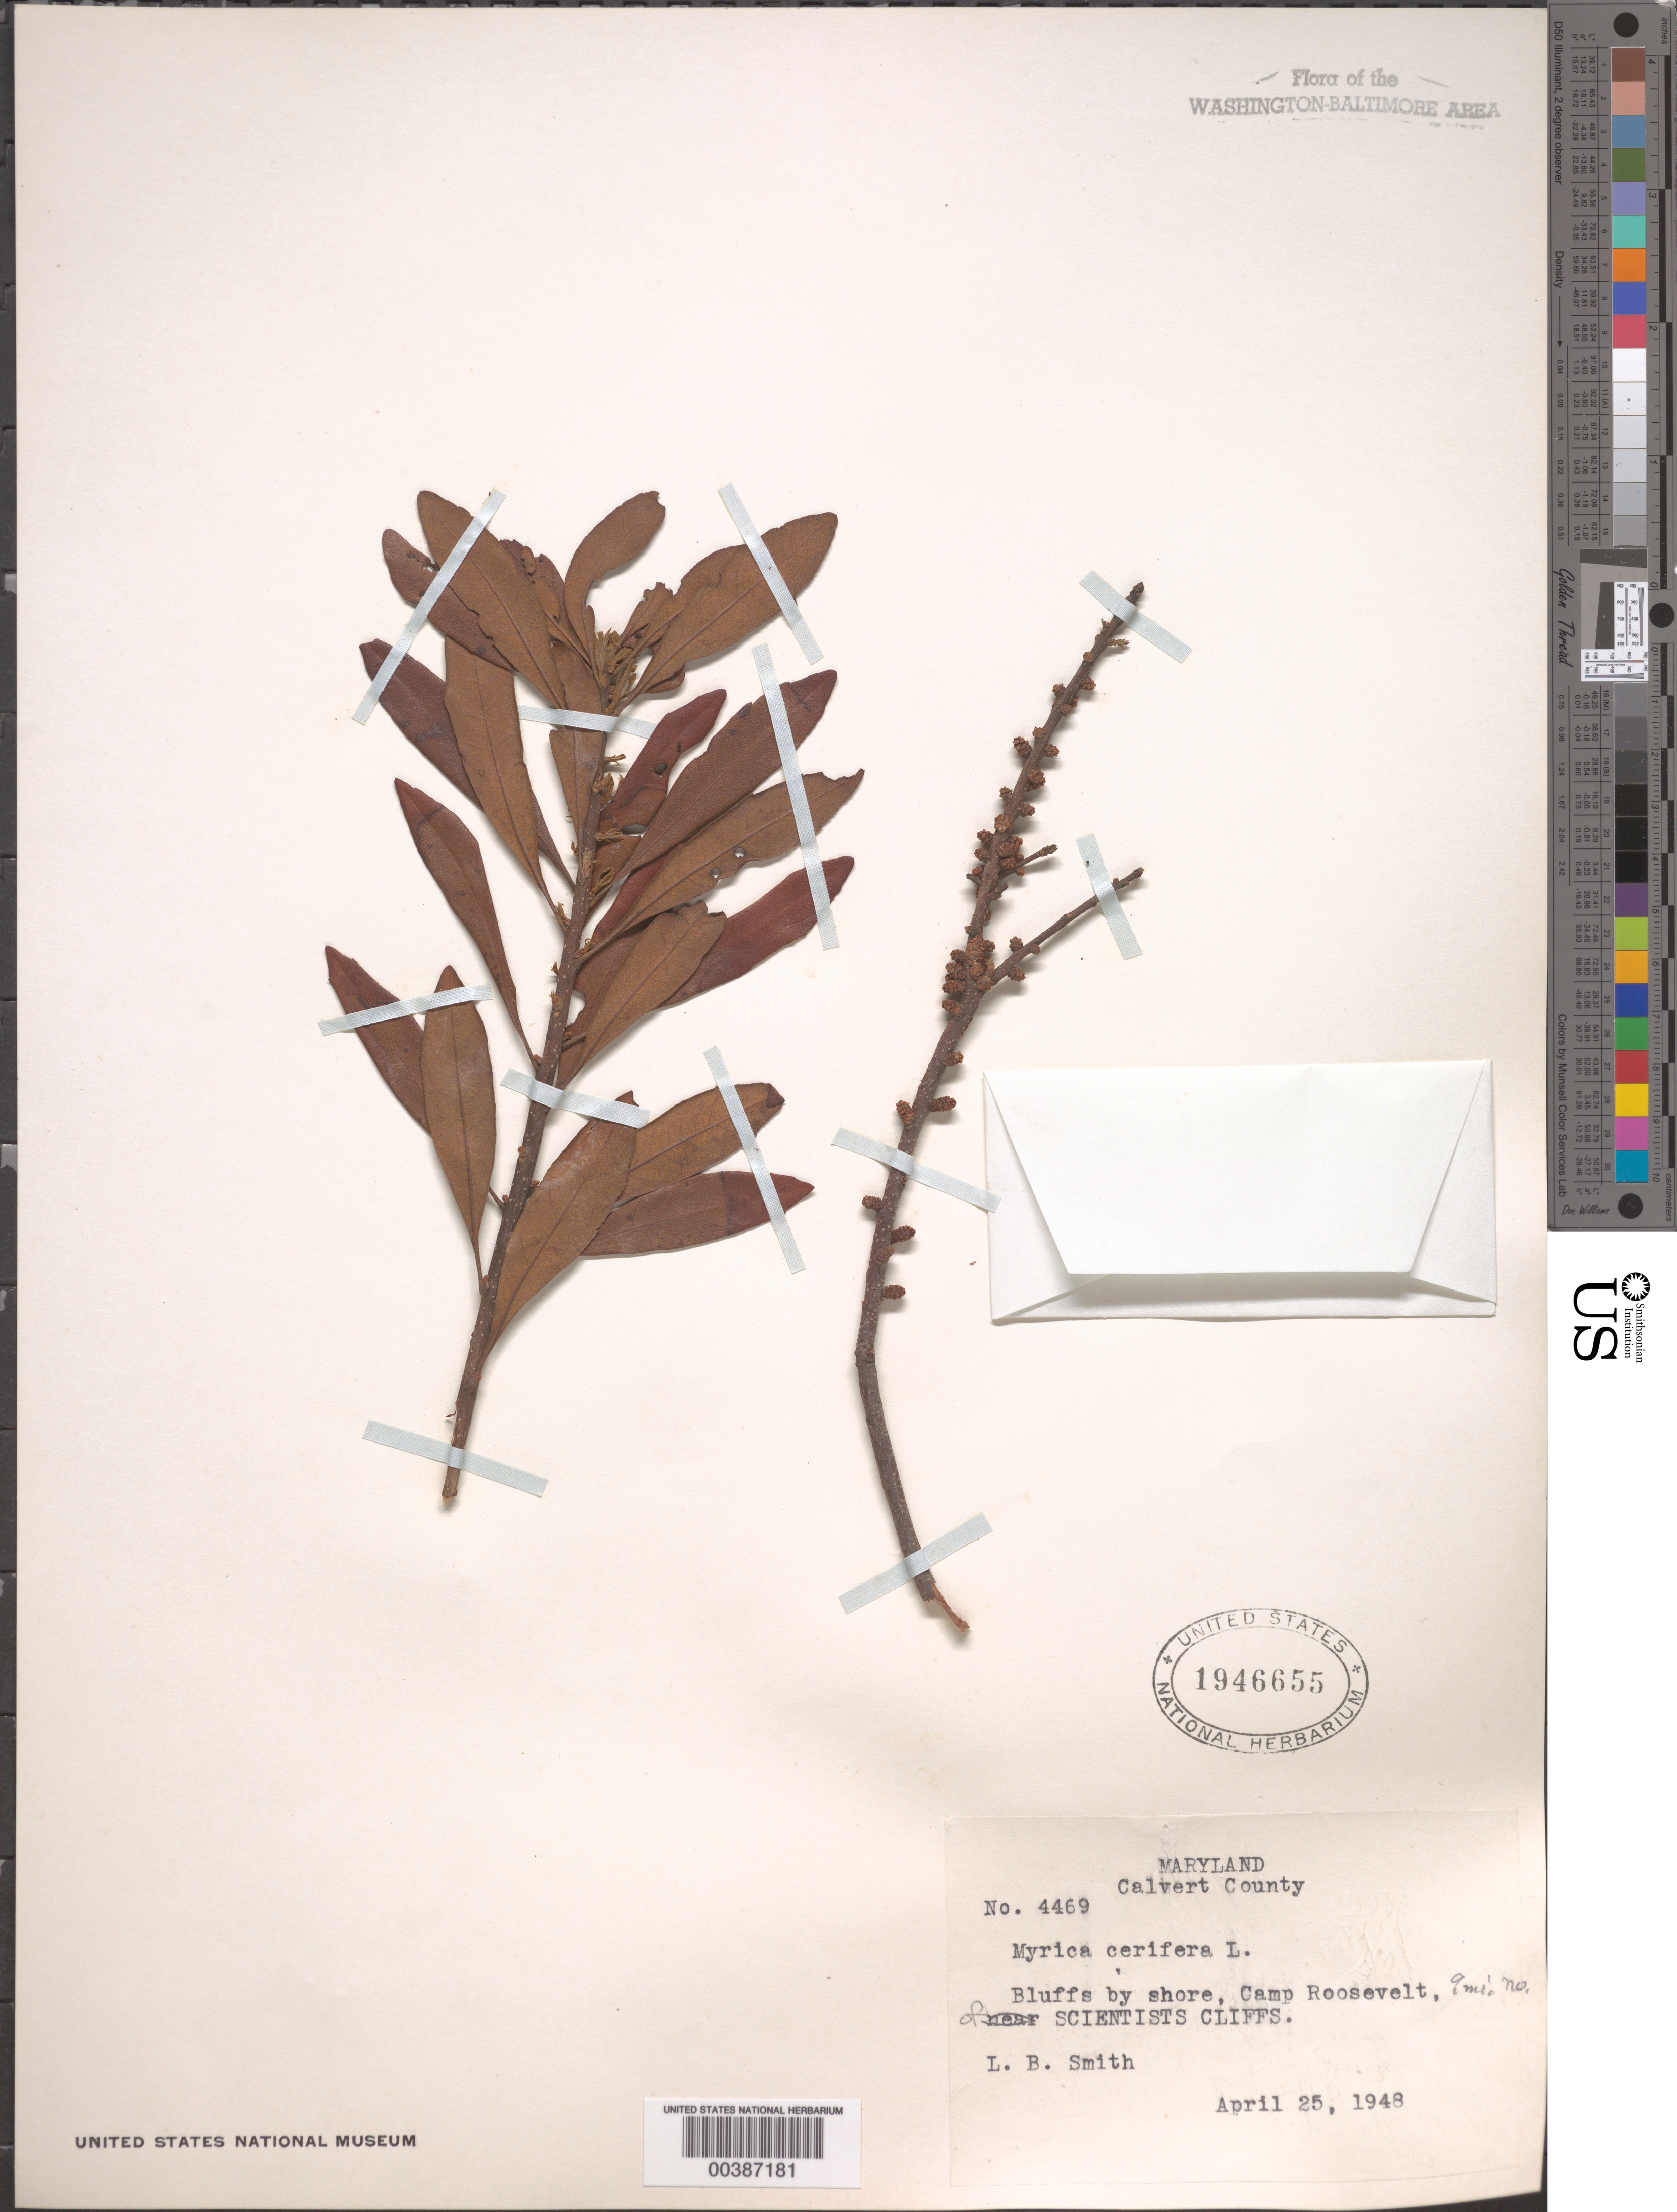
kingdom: Plantae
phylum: Tracheophyta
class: Magnoliopsida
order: Fagales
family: Myricaceae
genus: Morella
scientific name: Morella cerifera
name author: (L.) Small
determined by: Strong, Mark T., (BOT), Smithsonian Institution - National Museum of Natural History (UNITED STATES)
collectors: L. Smith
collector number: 4469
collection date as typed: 25 Apr 1948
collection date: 1948-04-25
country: United States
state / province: Maryland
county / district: Calvert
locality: Camp Roosevelt, north of Scientists Cliffs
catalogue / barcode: US 1946655